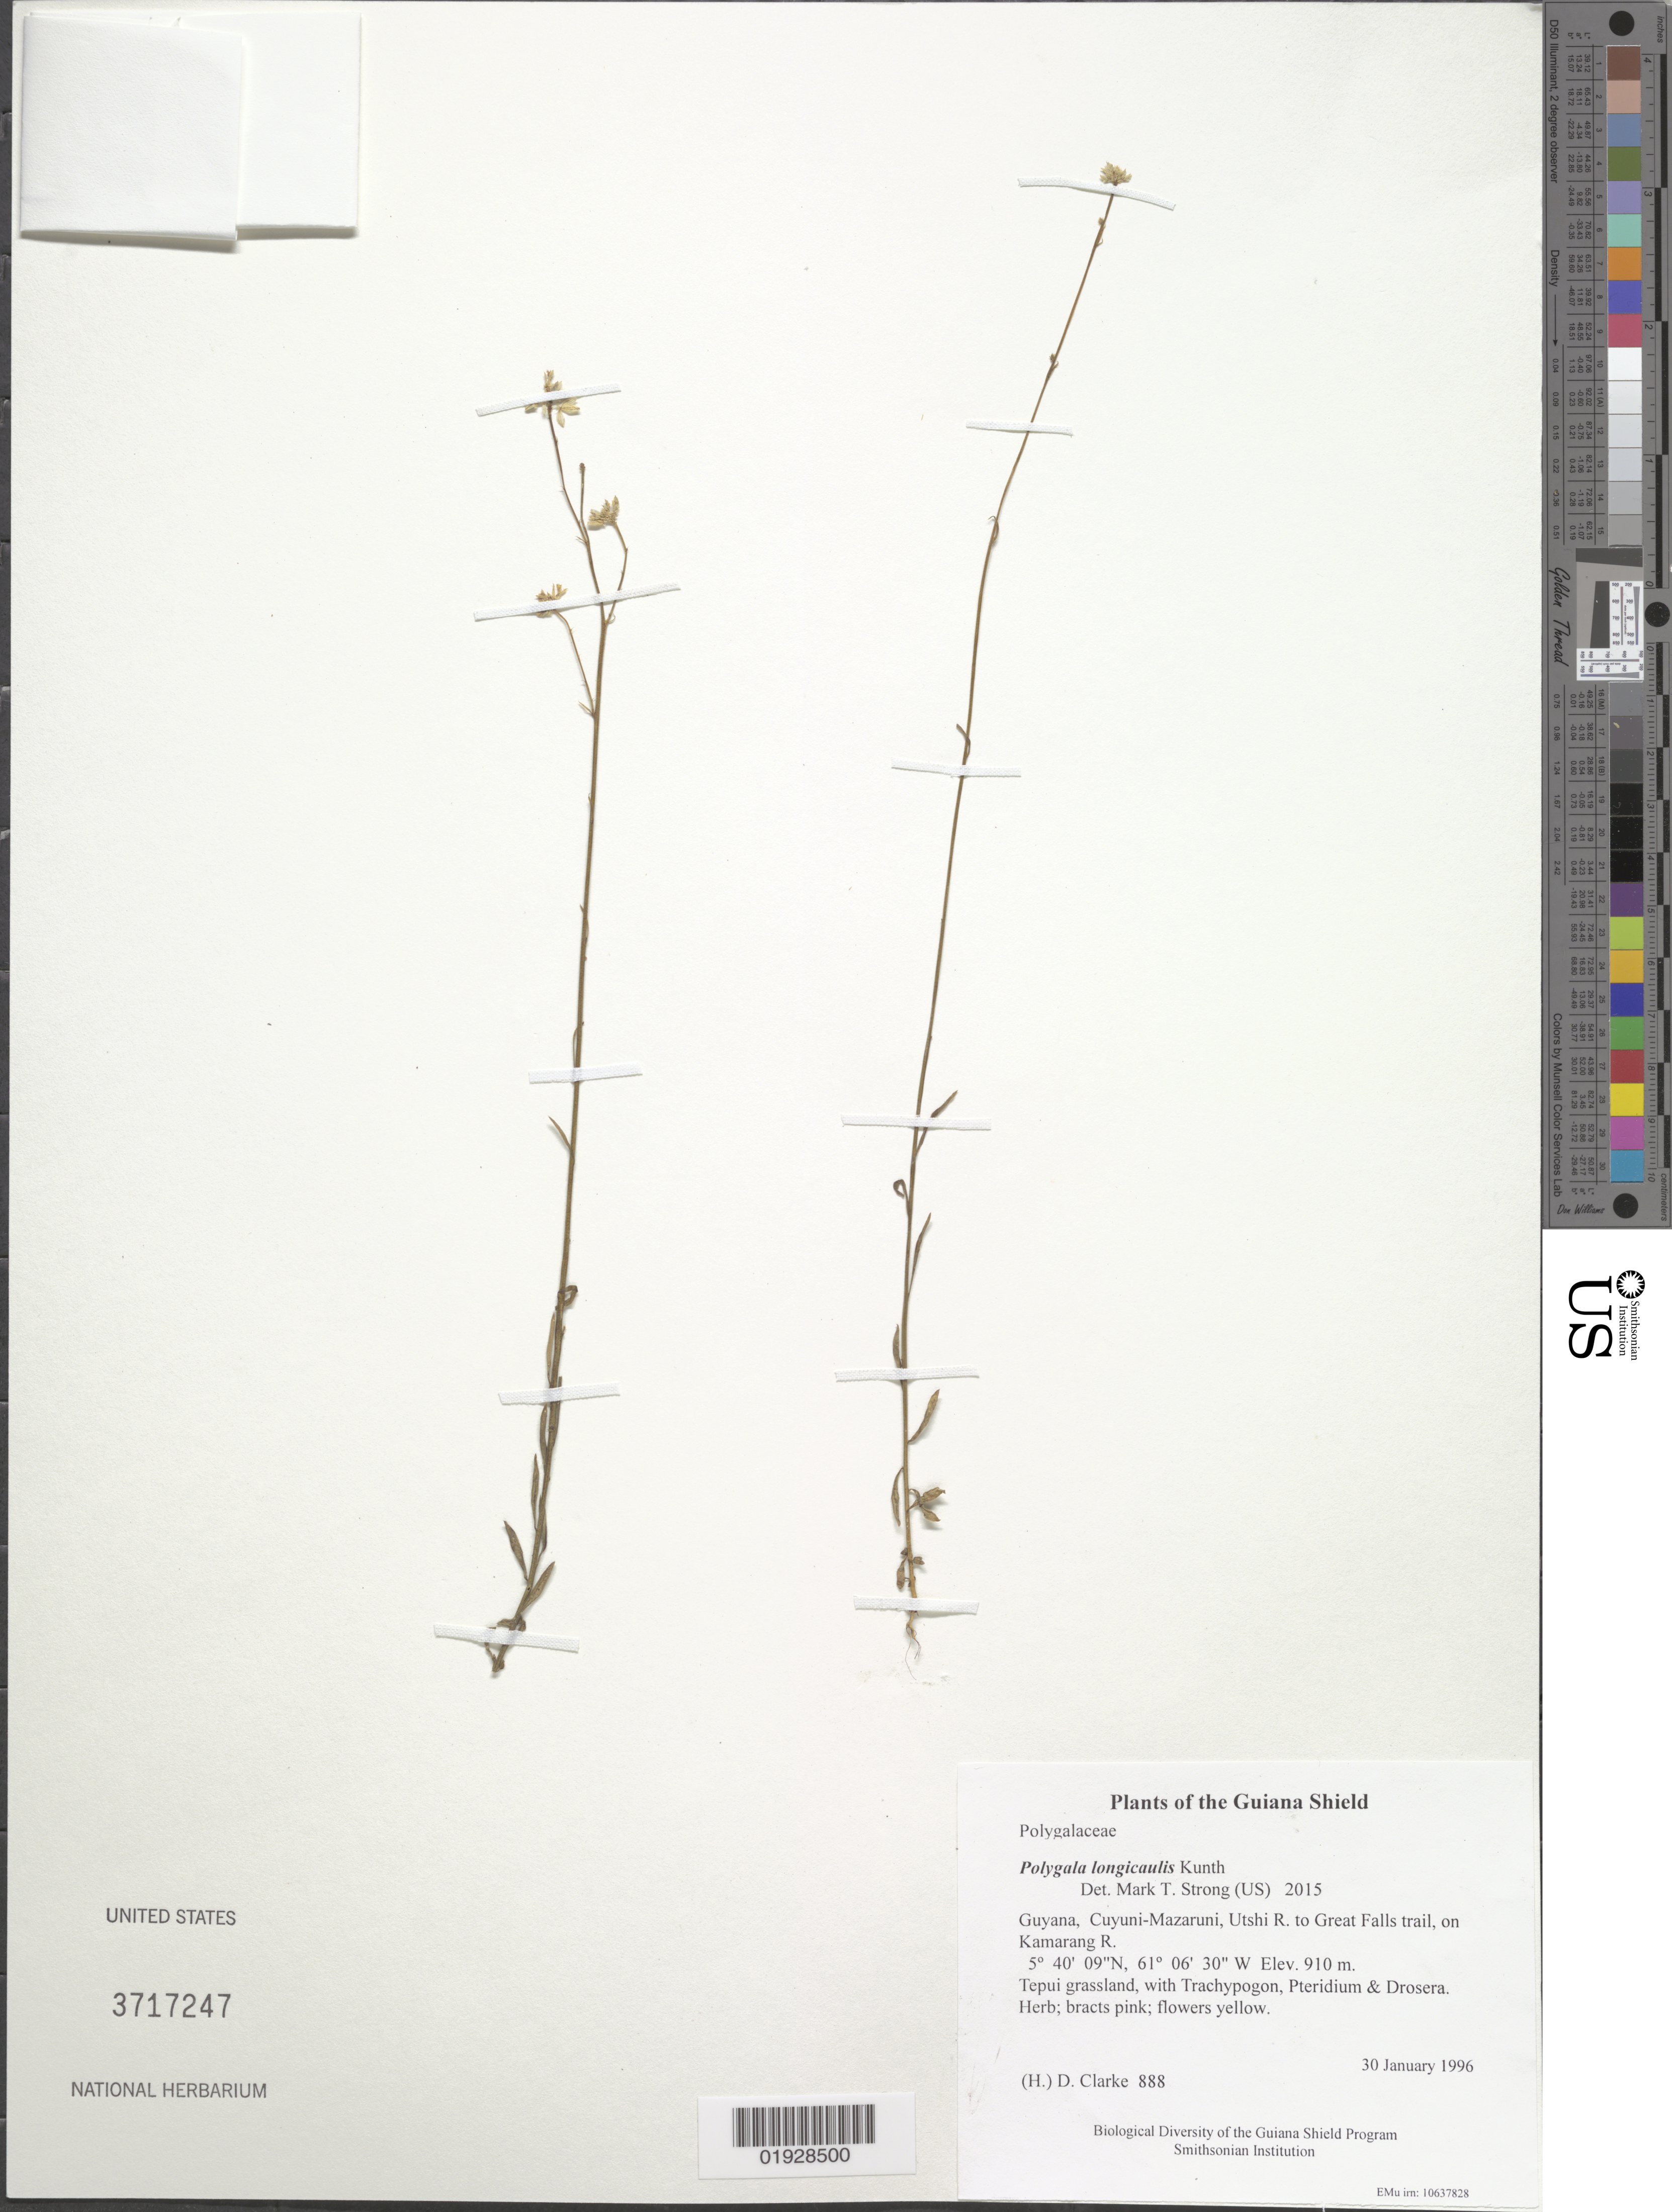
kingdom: Plantae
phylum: Tracheophyta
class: Magnoliopsida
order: Fabales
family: Polygalaceae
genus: Polygala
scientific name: Polygala longicaulis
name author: Kunth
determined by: Strong, M. T., (US), Smithsonian Institution - National Museum of Natural History (UNITED STATES)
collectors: H. D. Clarke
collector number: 888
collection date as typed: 30 January 1996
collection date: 1996-01-30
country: Guyana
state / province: Cuyuni-Mazaruni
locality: Utshi R. to Great Falls trail, on Kamarang R.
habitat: Tepui grassland, with Trachypogon, Pteridium & Drosera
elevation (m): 910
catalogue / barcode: US 3717247